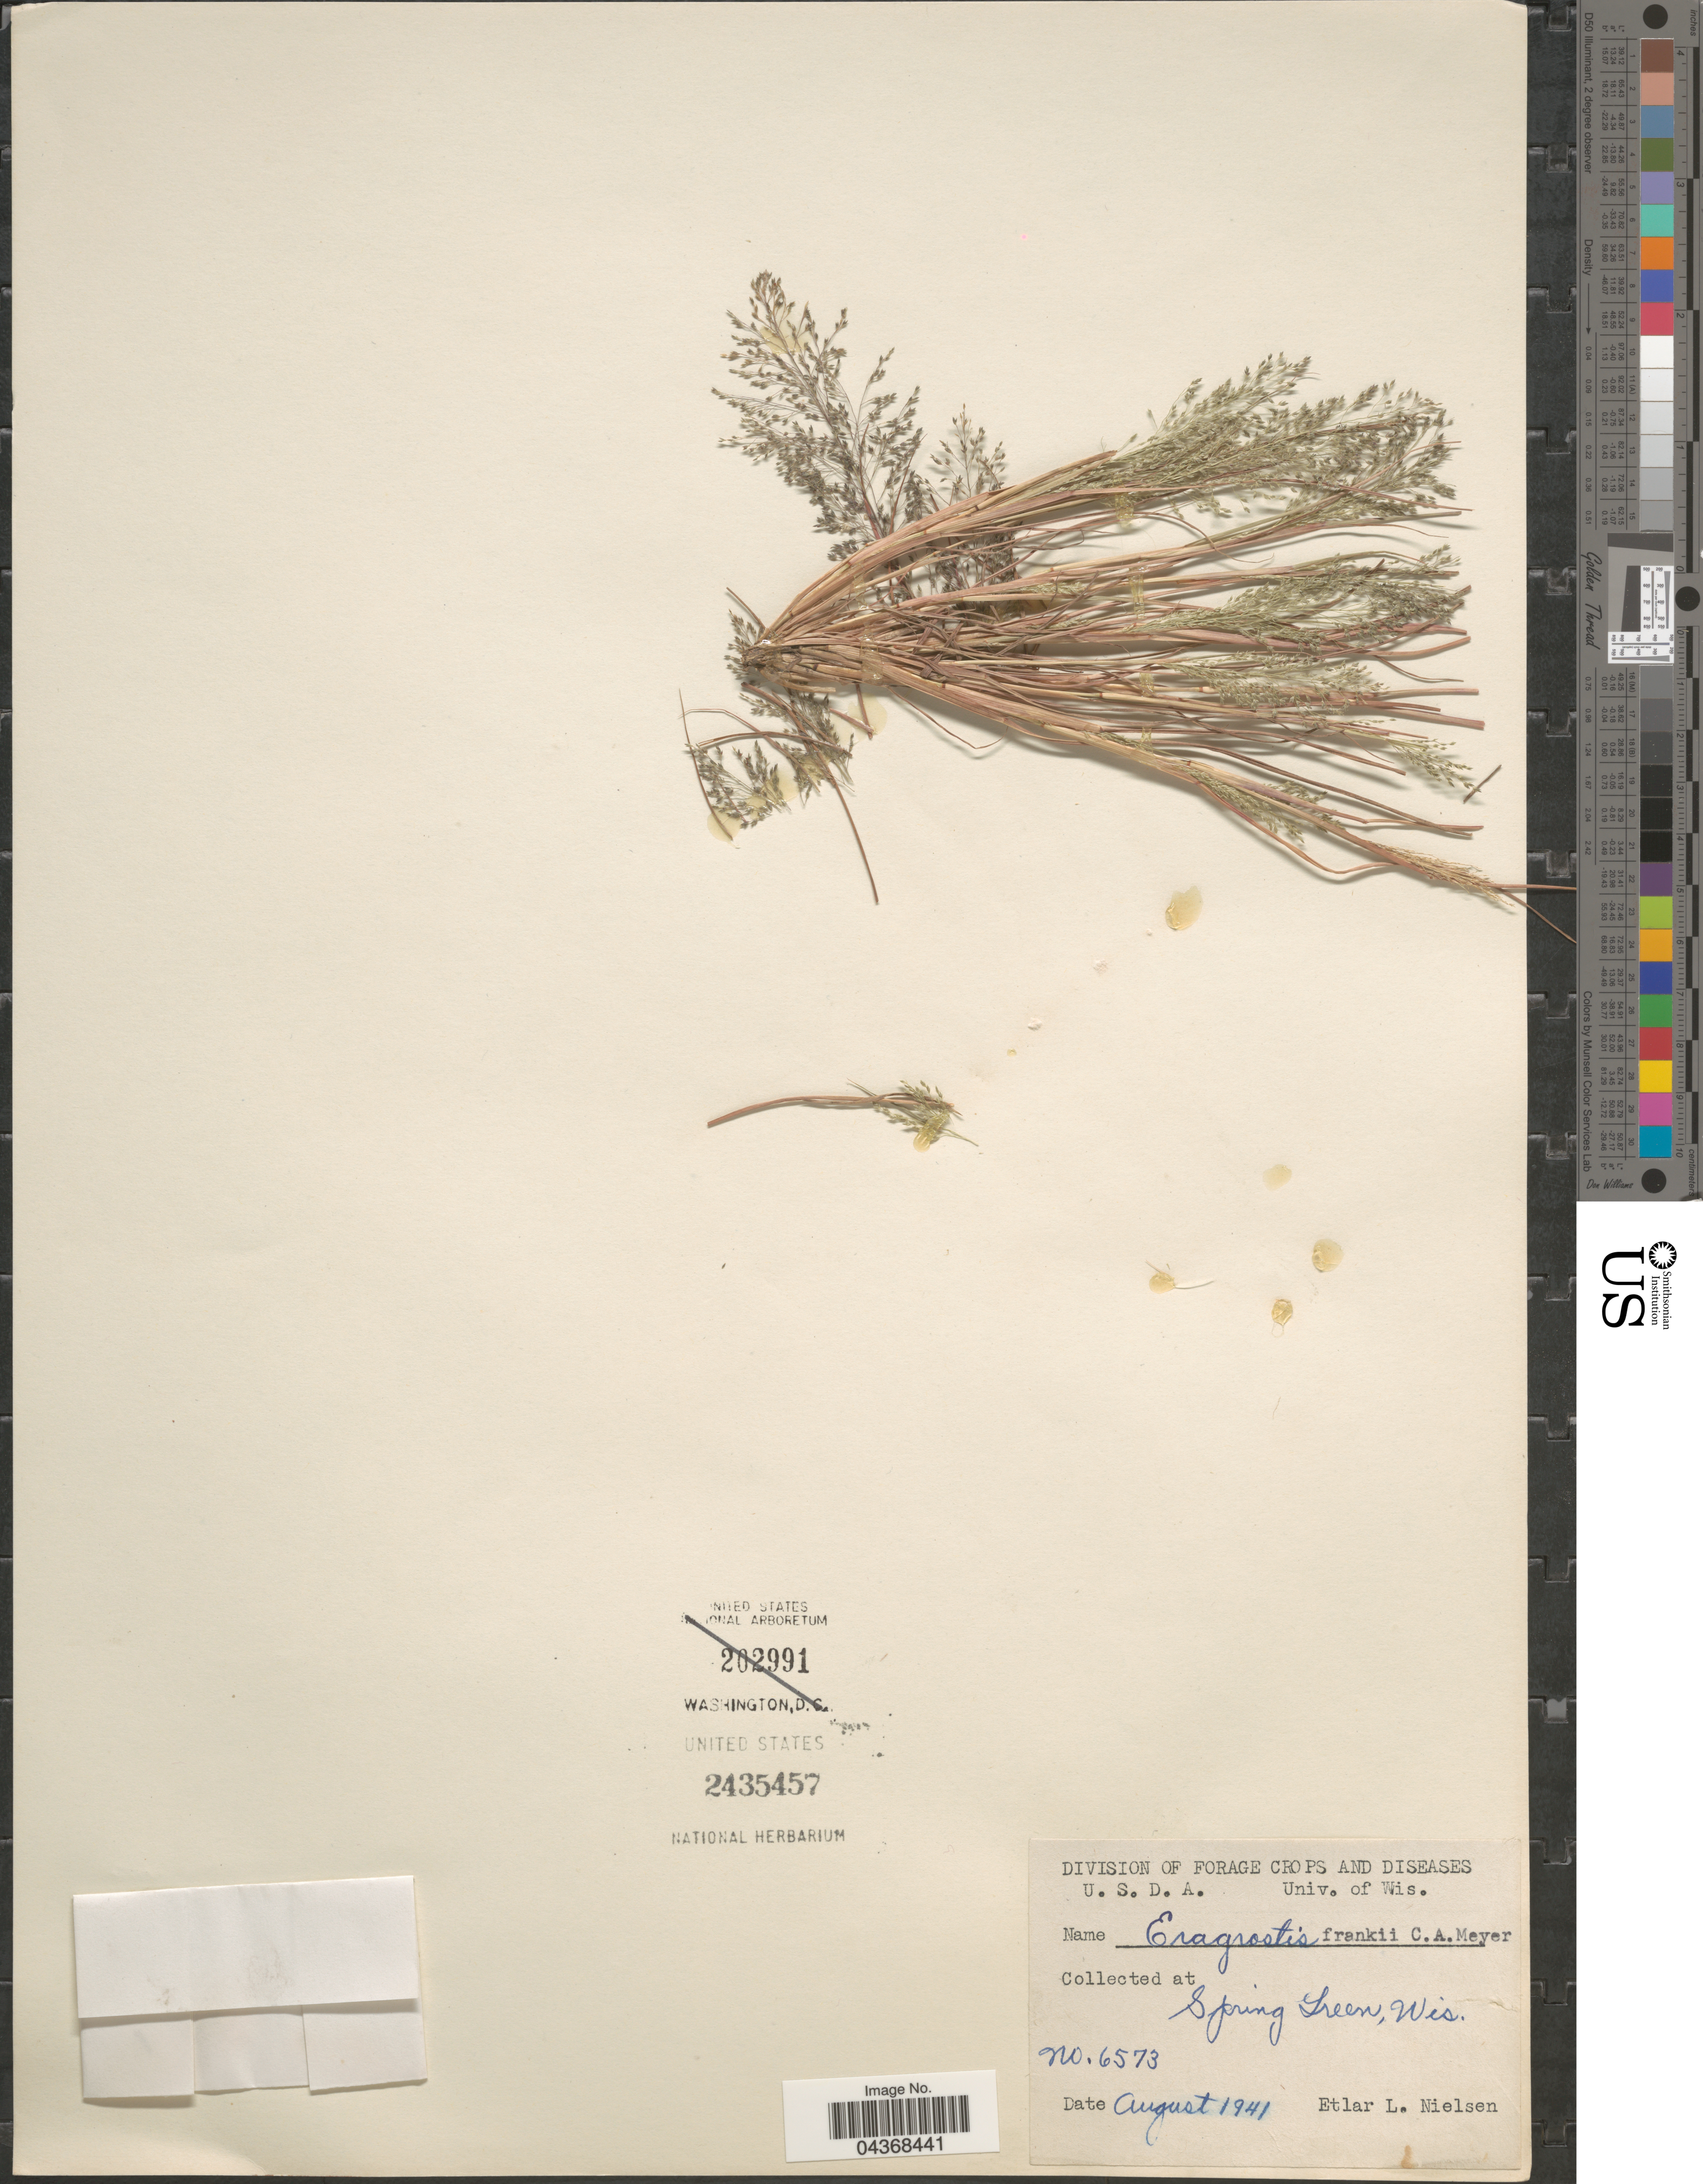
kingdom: Plantae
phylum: Tracheophyta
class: Liliopsida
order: Poales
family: Poaceae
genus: Eragrostis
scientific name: Eragrostis frankii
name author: C.A. Mey. ex Steud.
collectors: E. L. Nielsen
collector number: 6573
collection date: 1941-08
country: United States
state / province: Wisconsin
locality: At Spring Green.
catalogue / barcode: US 2435457